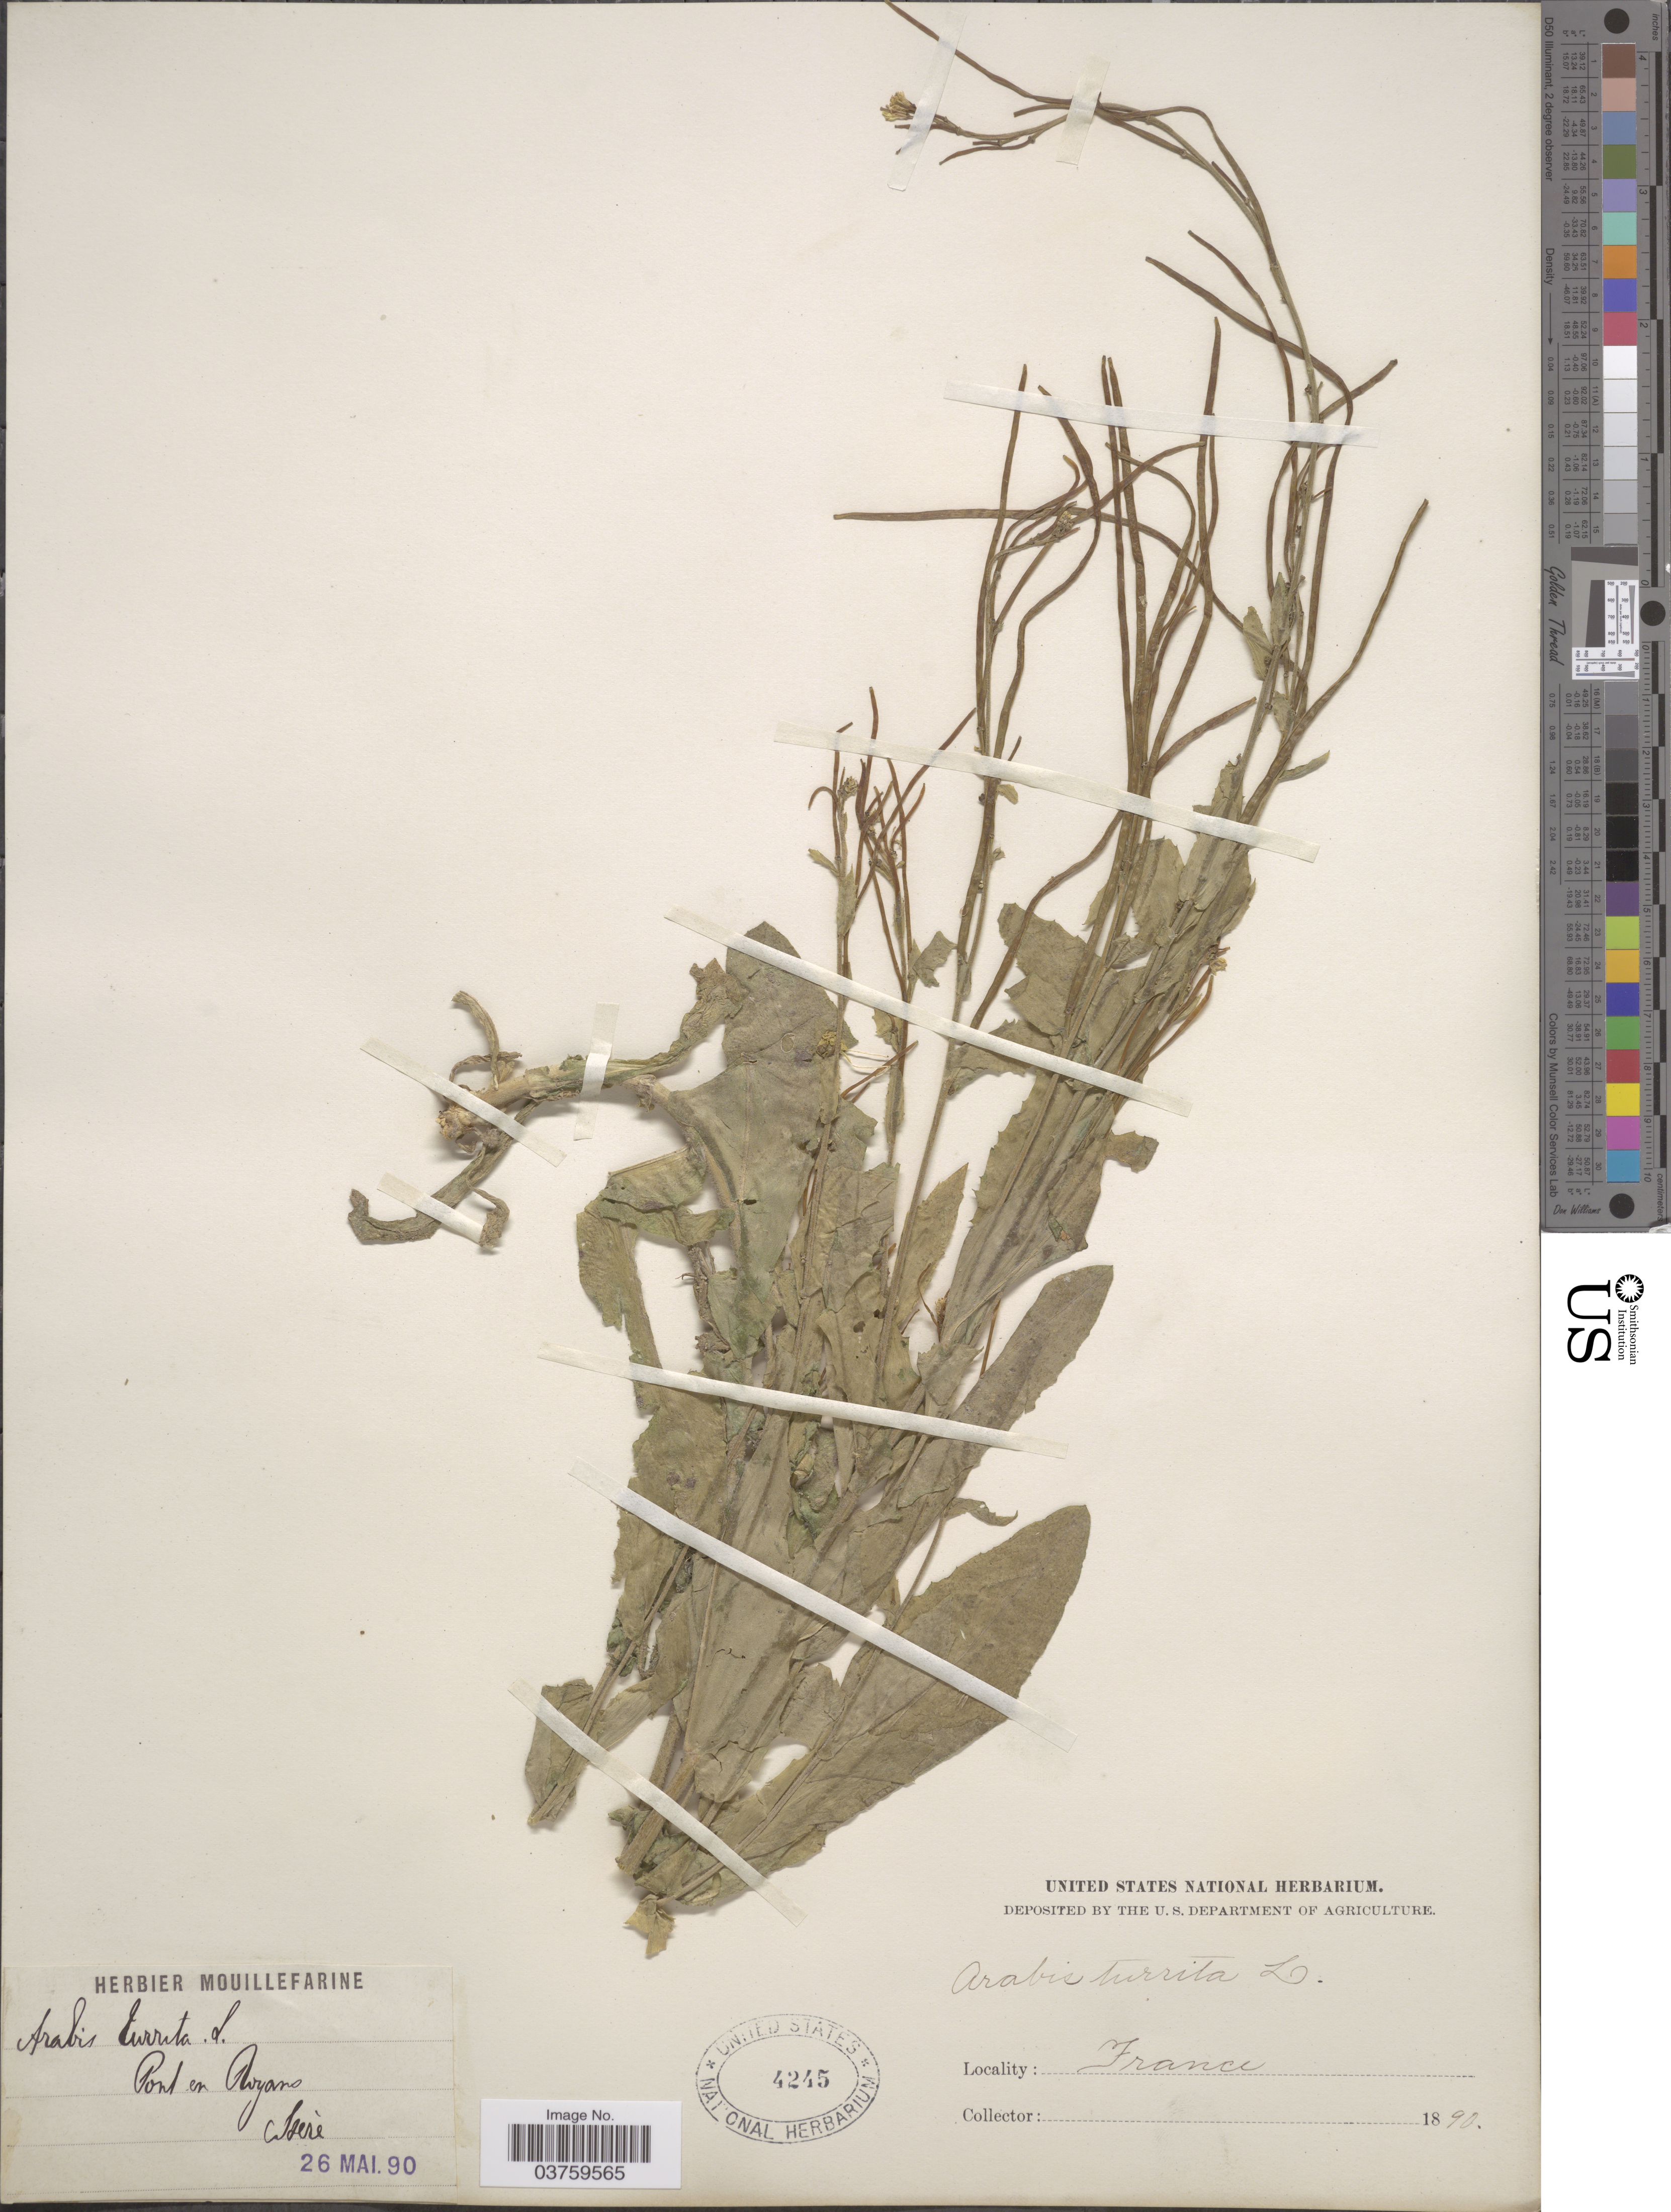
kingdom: Plantae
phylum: Tracheophyta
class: Magnoliopsida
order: Brassicales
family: Brassicaceae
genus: Arabis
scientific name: Arabis turrita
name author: L.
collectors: ex herb. Mouillefarine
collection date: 1890-05-26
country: France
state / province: Auvergne-Rhône-Alpes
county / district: Isère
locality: Pont en Royano, Isere.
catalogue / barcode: US 4245